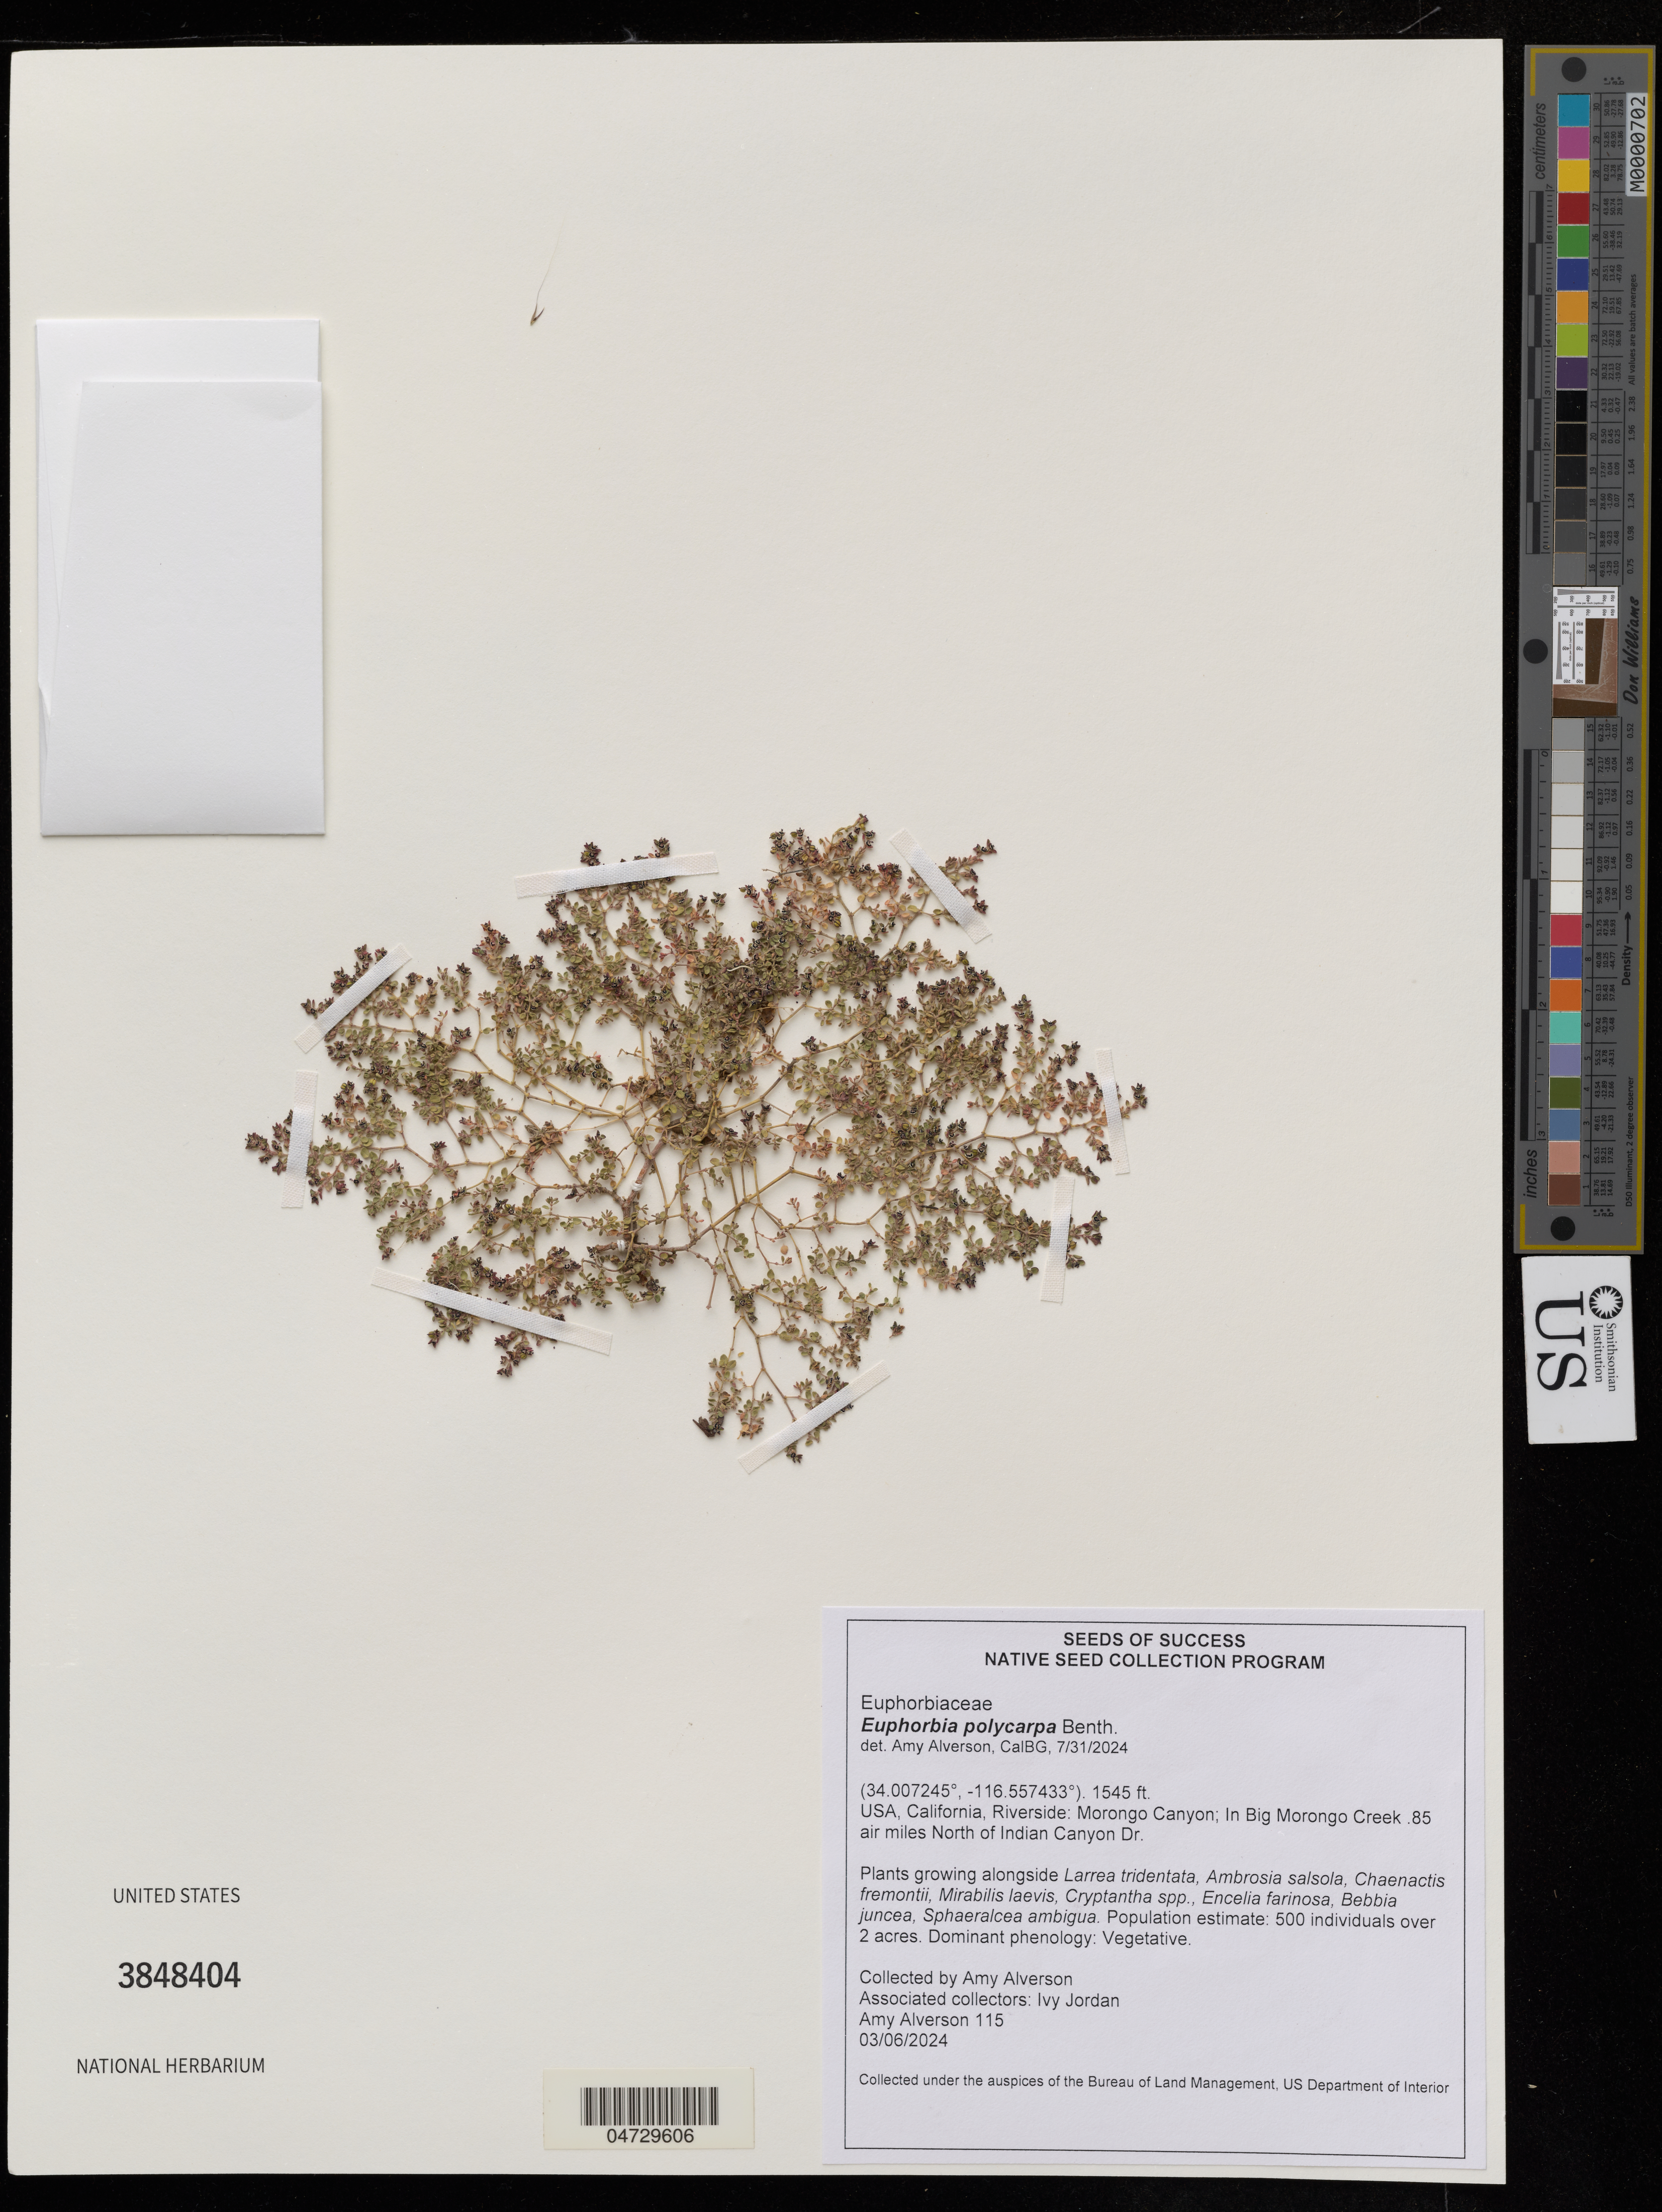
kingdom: Plantae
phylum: Tracheophyta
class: Magnoliopsida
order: Malpighiales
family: Euphorbiaceae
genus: Euphorbia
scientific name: Euphorbia polycarpa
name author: Benth.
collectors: A. Alverson & I. Jordan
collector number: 115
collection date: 2024-03-06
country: United States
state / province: California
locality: USA, California, Riverside: Morongo Canyon; In Big Morongo Creek .85 air miles North of Indian Canyon Dr.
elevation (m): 471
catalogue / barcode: US 3848404